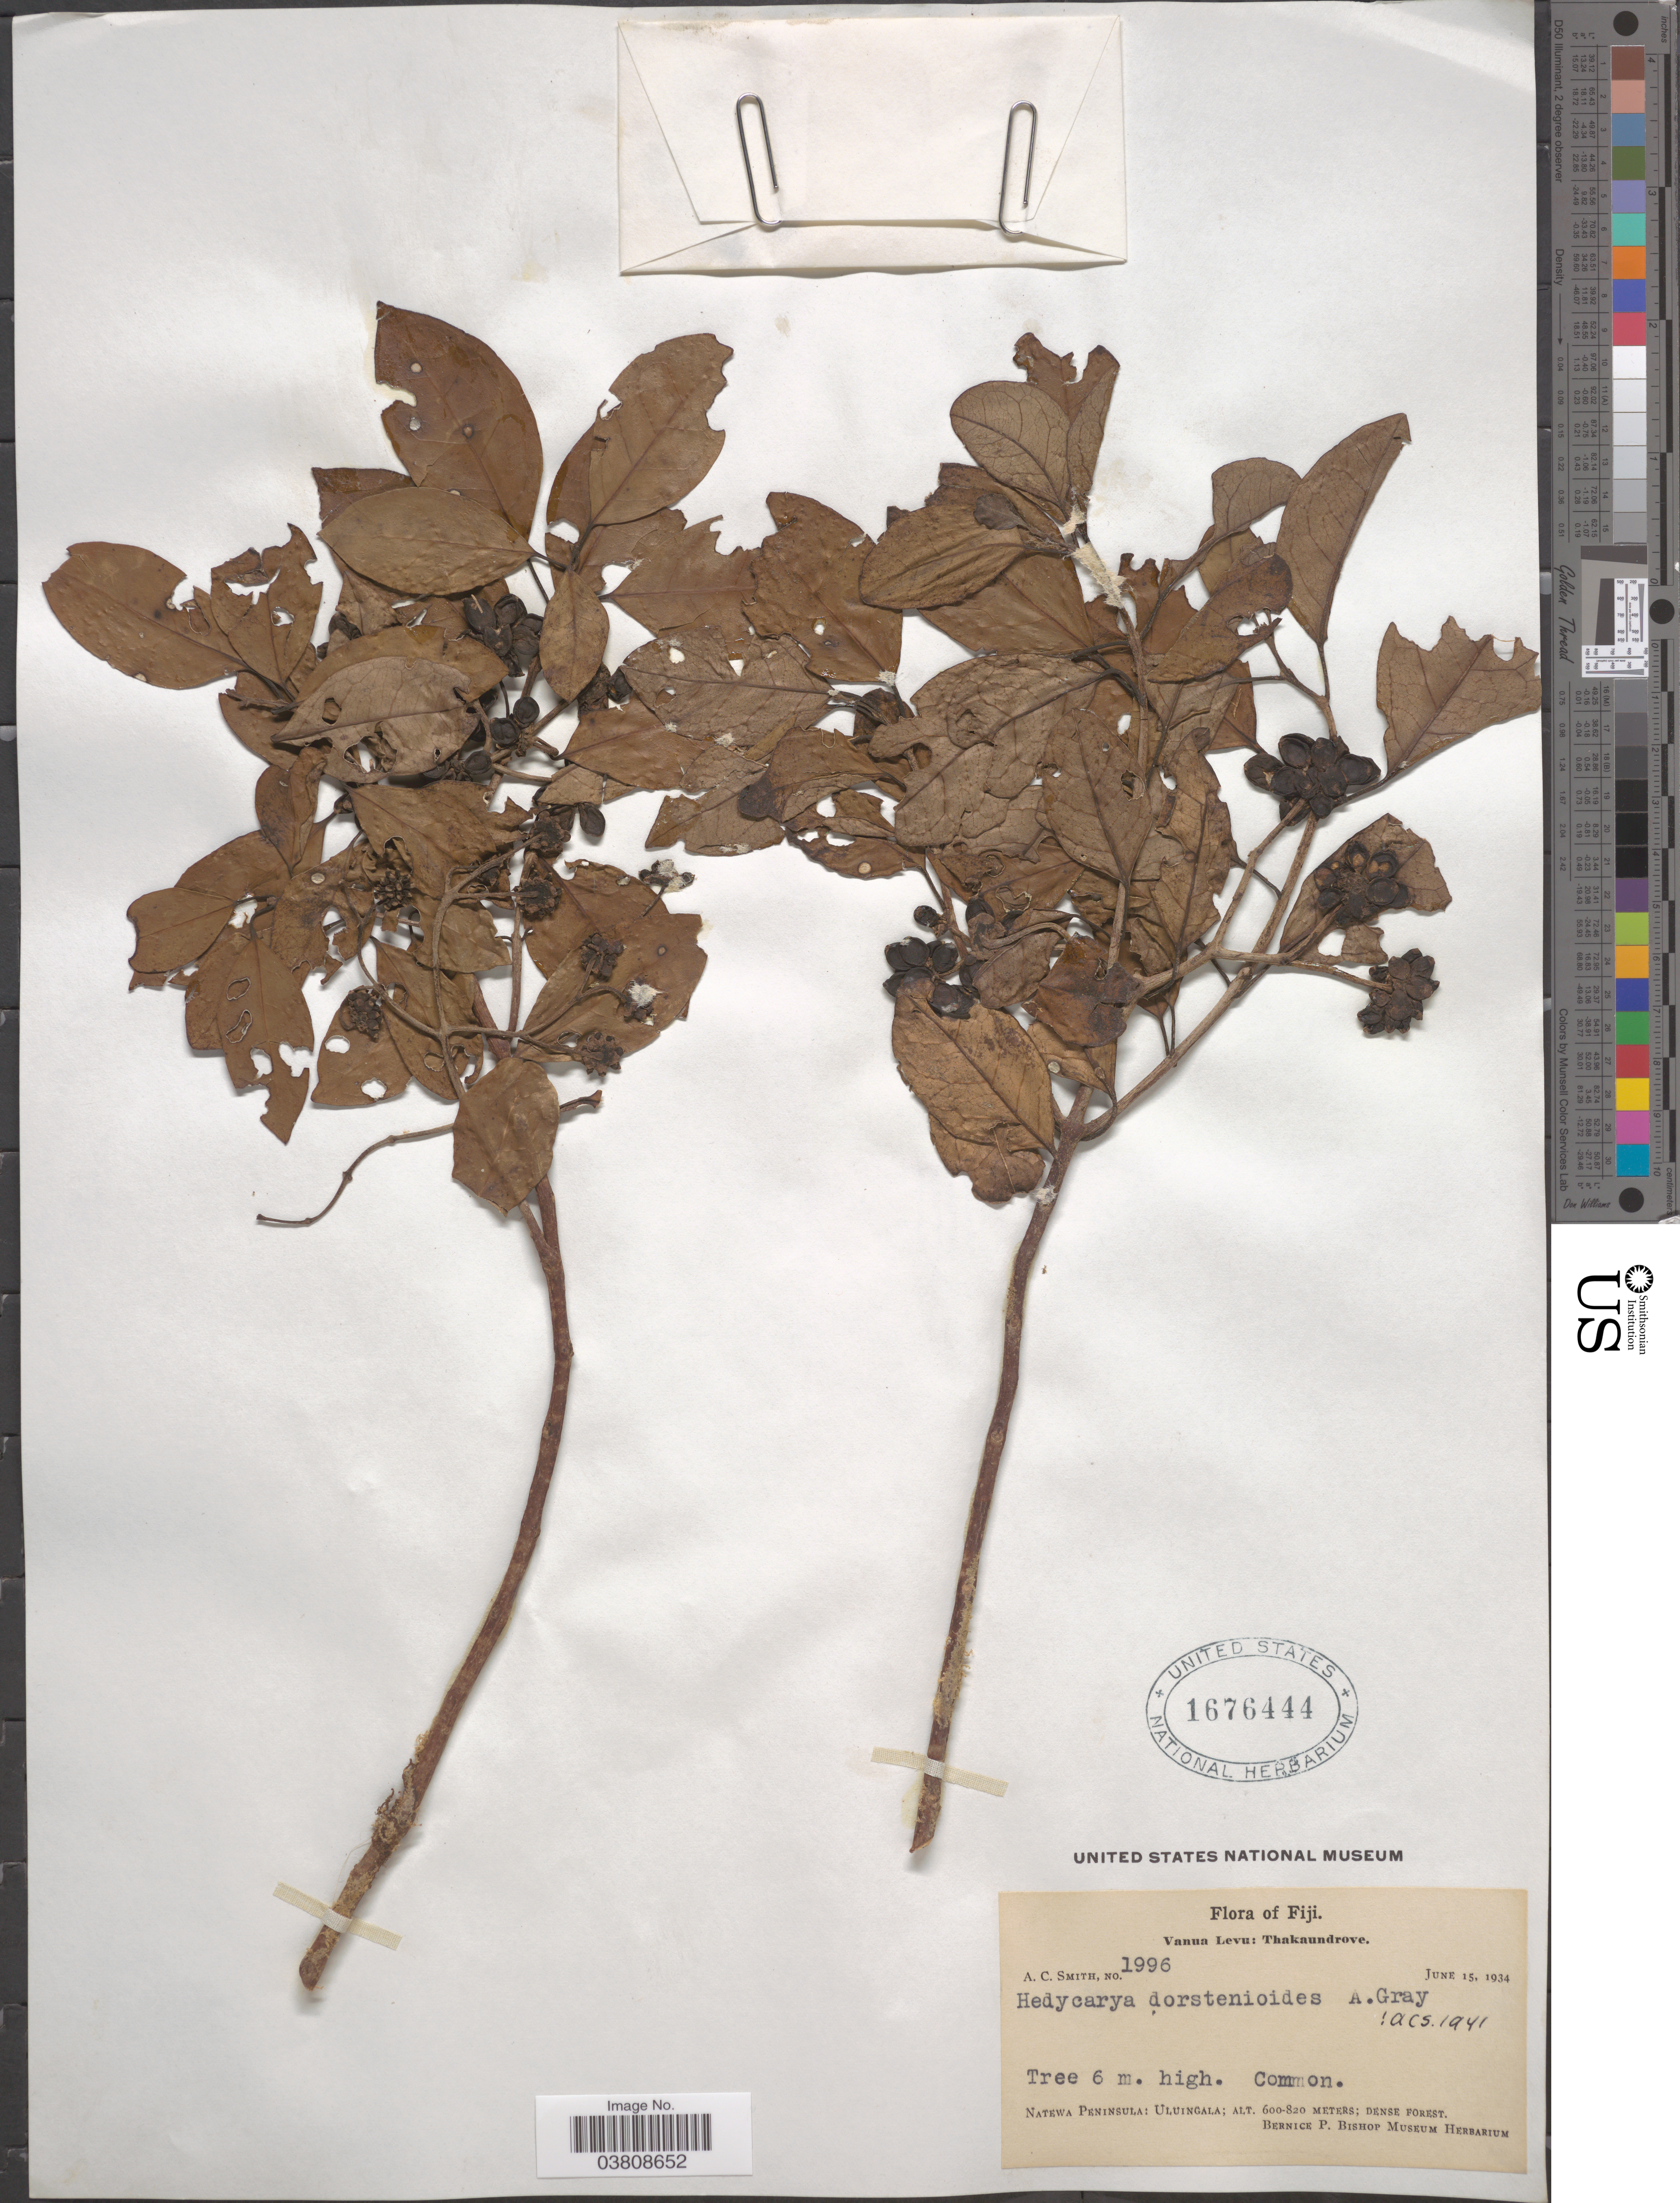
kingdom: Plantae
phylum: Tracheophyta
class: Magnoliopsida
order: Laurales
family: Monimiaceae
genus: Hedycarya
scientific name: Hedycarya dorstenioides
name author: A. Gray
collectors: A. C. Smith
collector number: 1996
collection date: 1934-06-15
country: Fiji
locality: Vanua Levu: Thakaundrove. Natewa Peninsula: Uluingala.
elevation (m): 600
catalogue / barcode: US 1676444